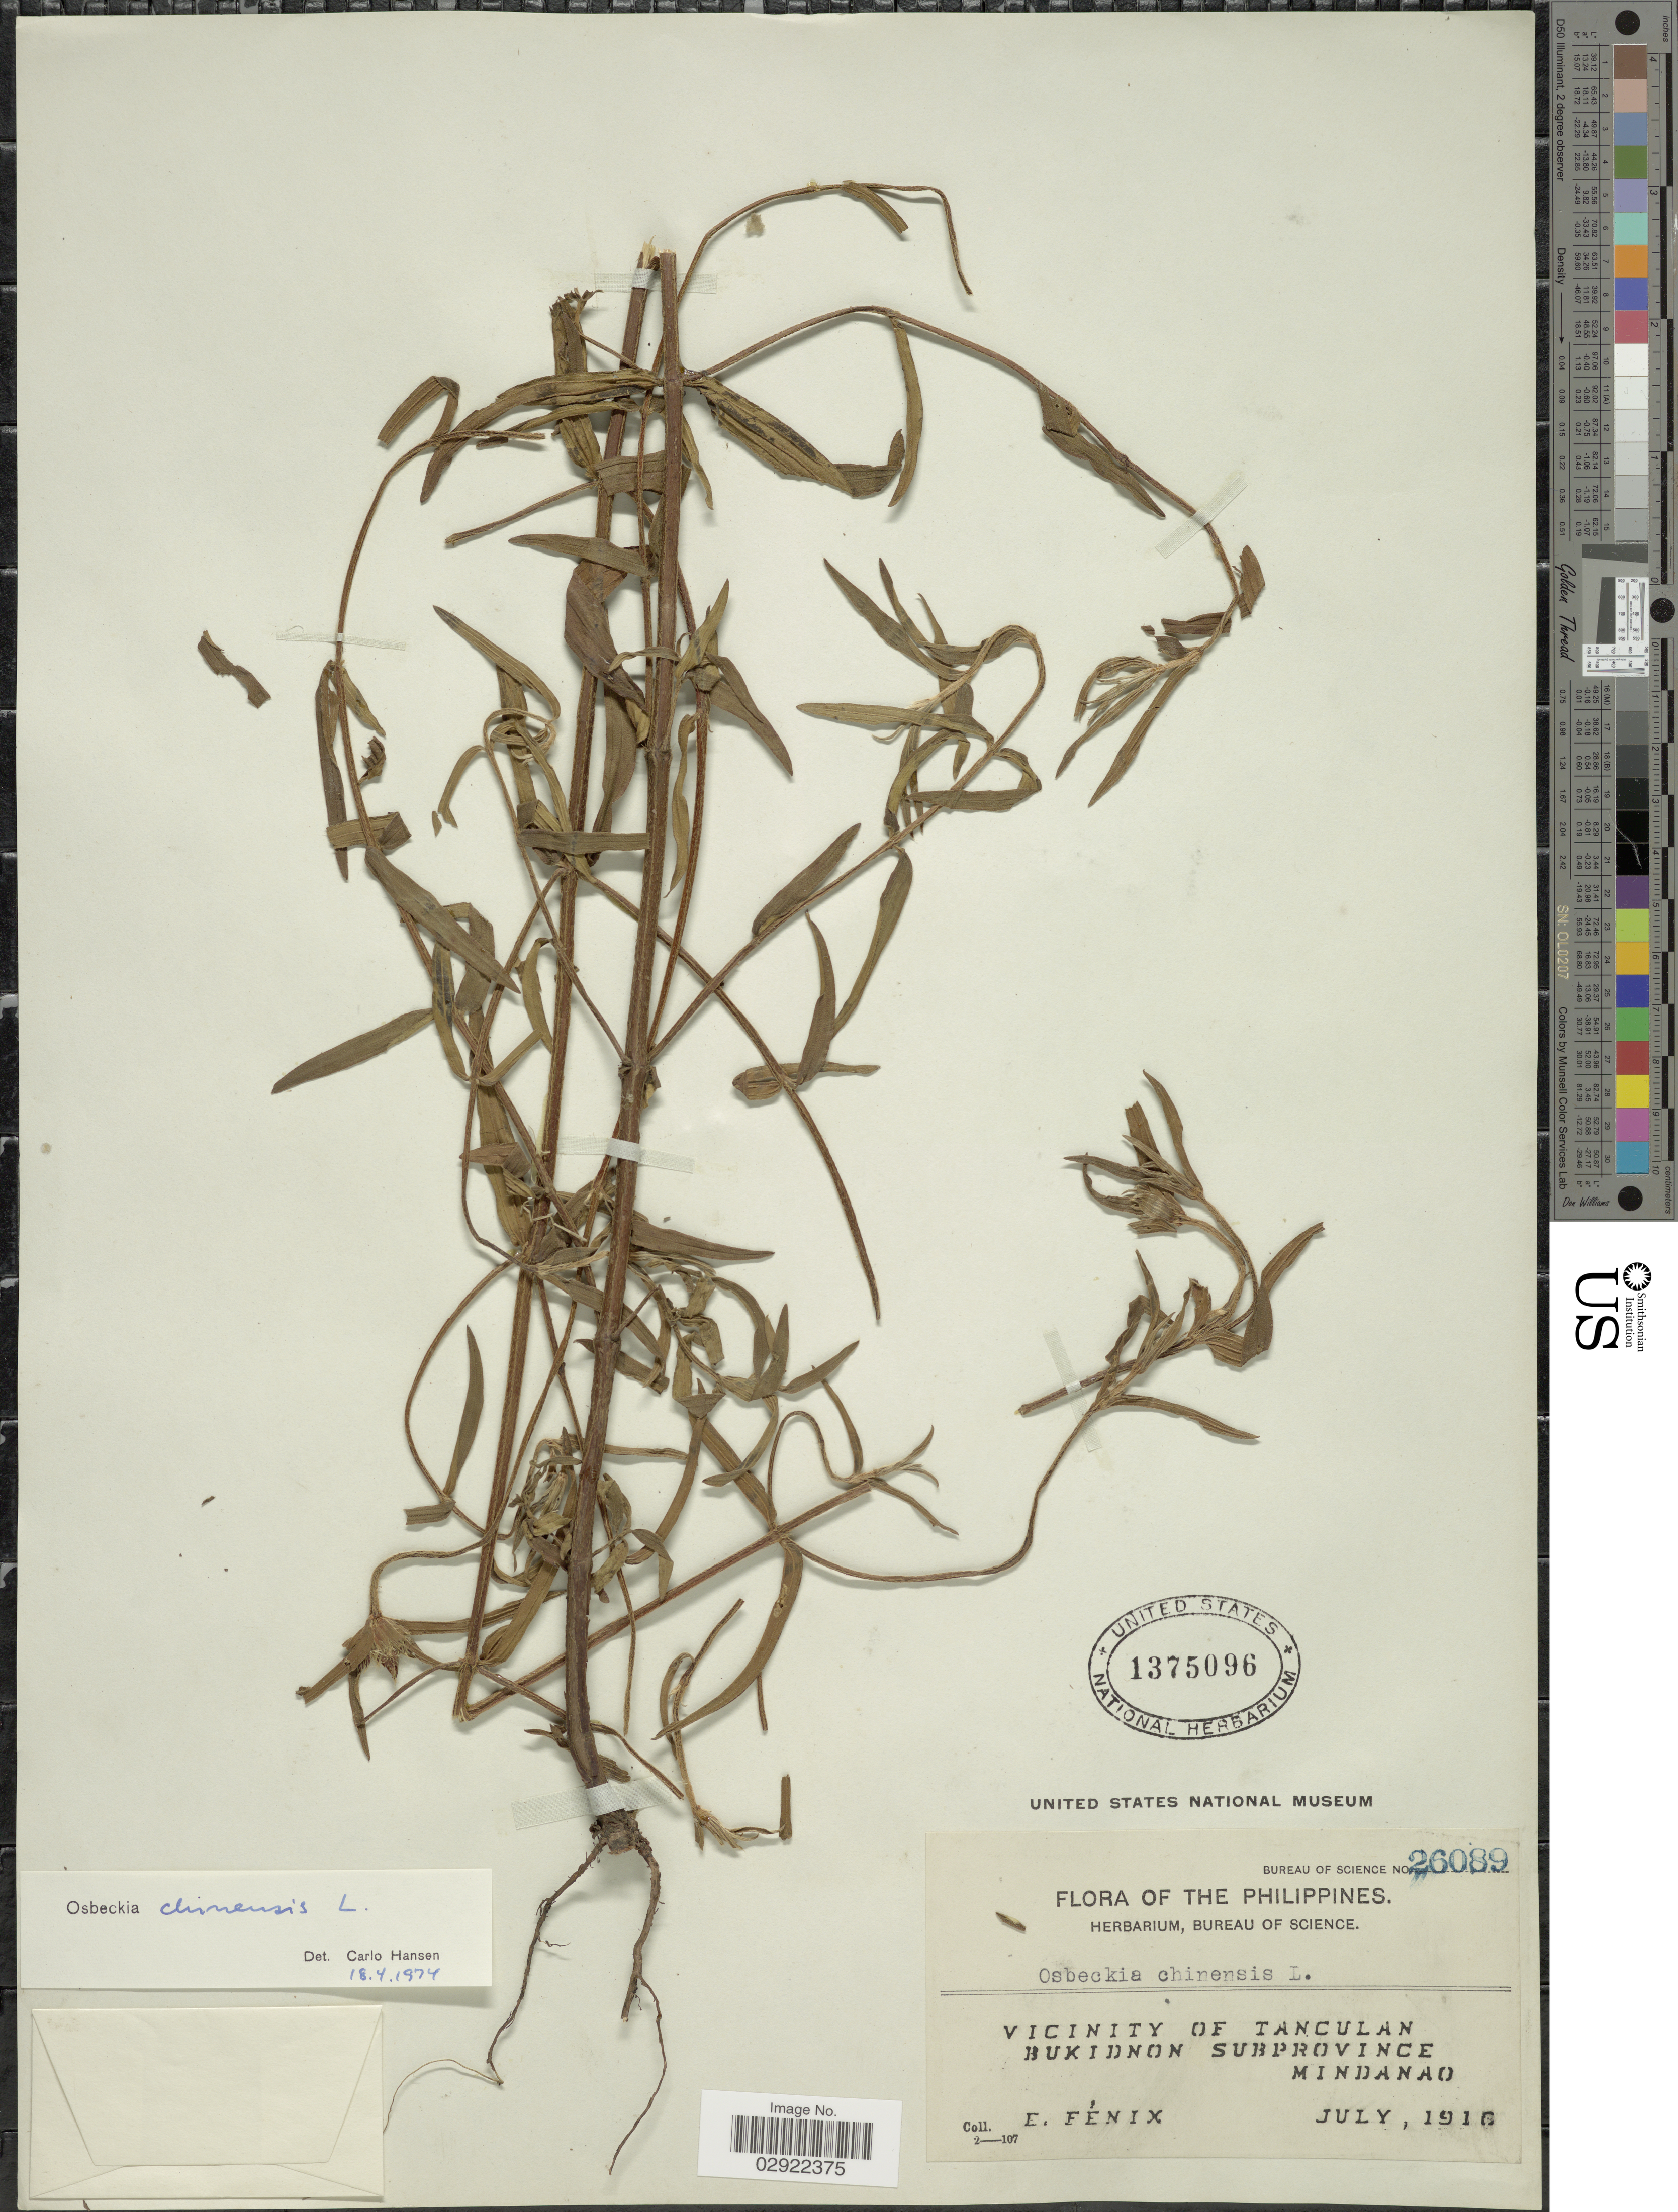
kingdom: Plantae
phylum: Tracheophyta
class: Magnoliopsida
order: Myrtales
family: Melastomataceae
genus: Osbeckia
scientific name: Osbeckia chinensis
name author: L.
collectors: E. Fénix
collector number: Bureau of Science 26089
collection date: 1916-07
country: Philippines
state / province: Northern Mindanao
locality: Vicinity of Tanculan, Bukidnon Subprovince, Mindanao.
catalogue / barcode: US 1375096